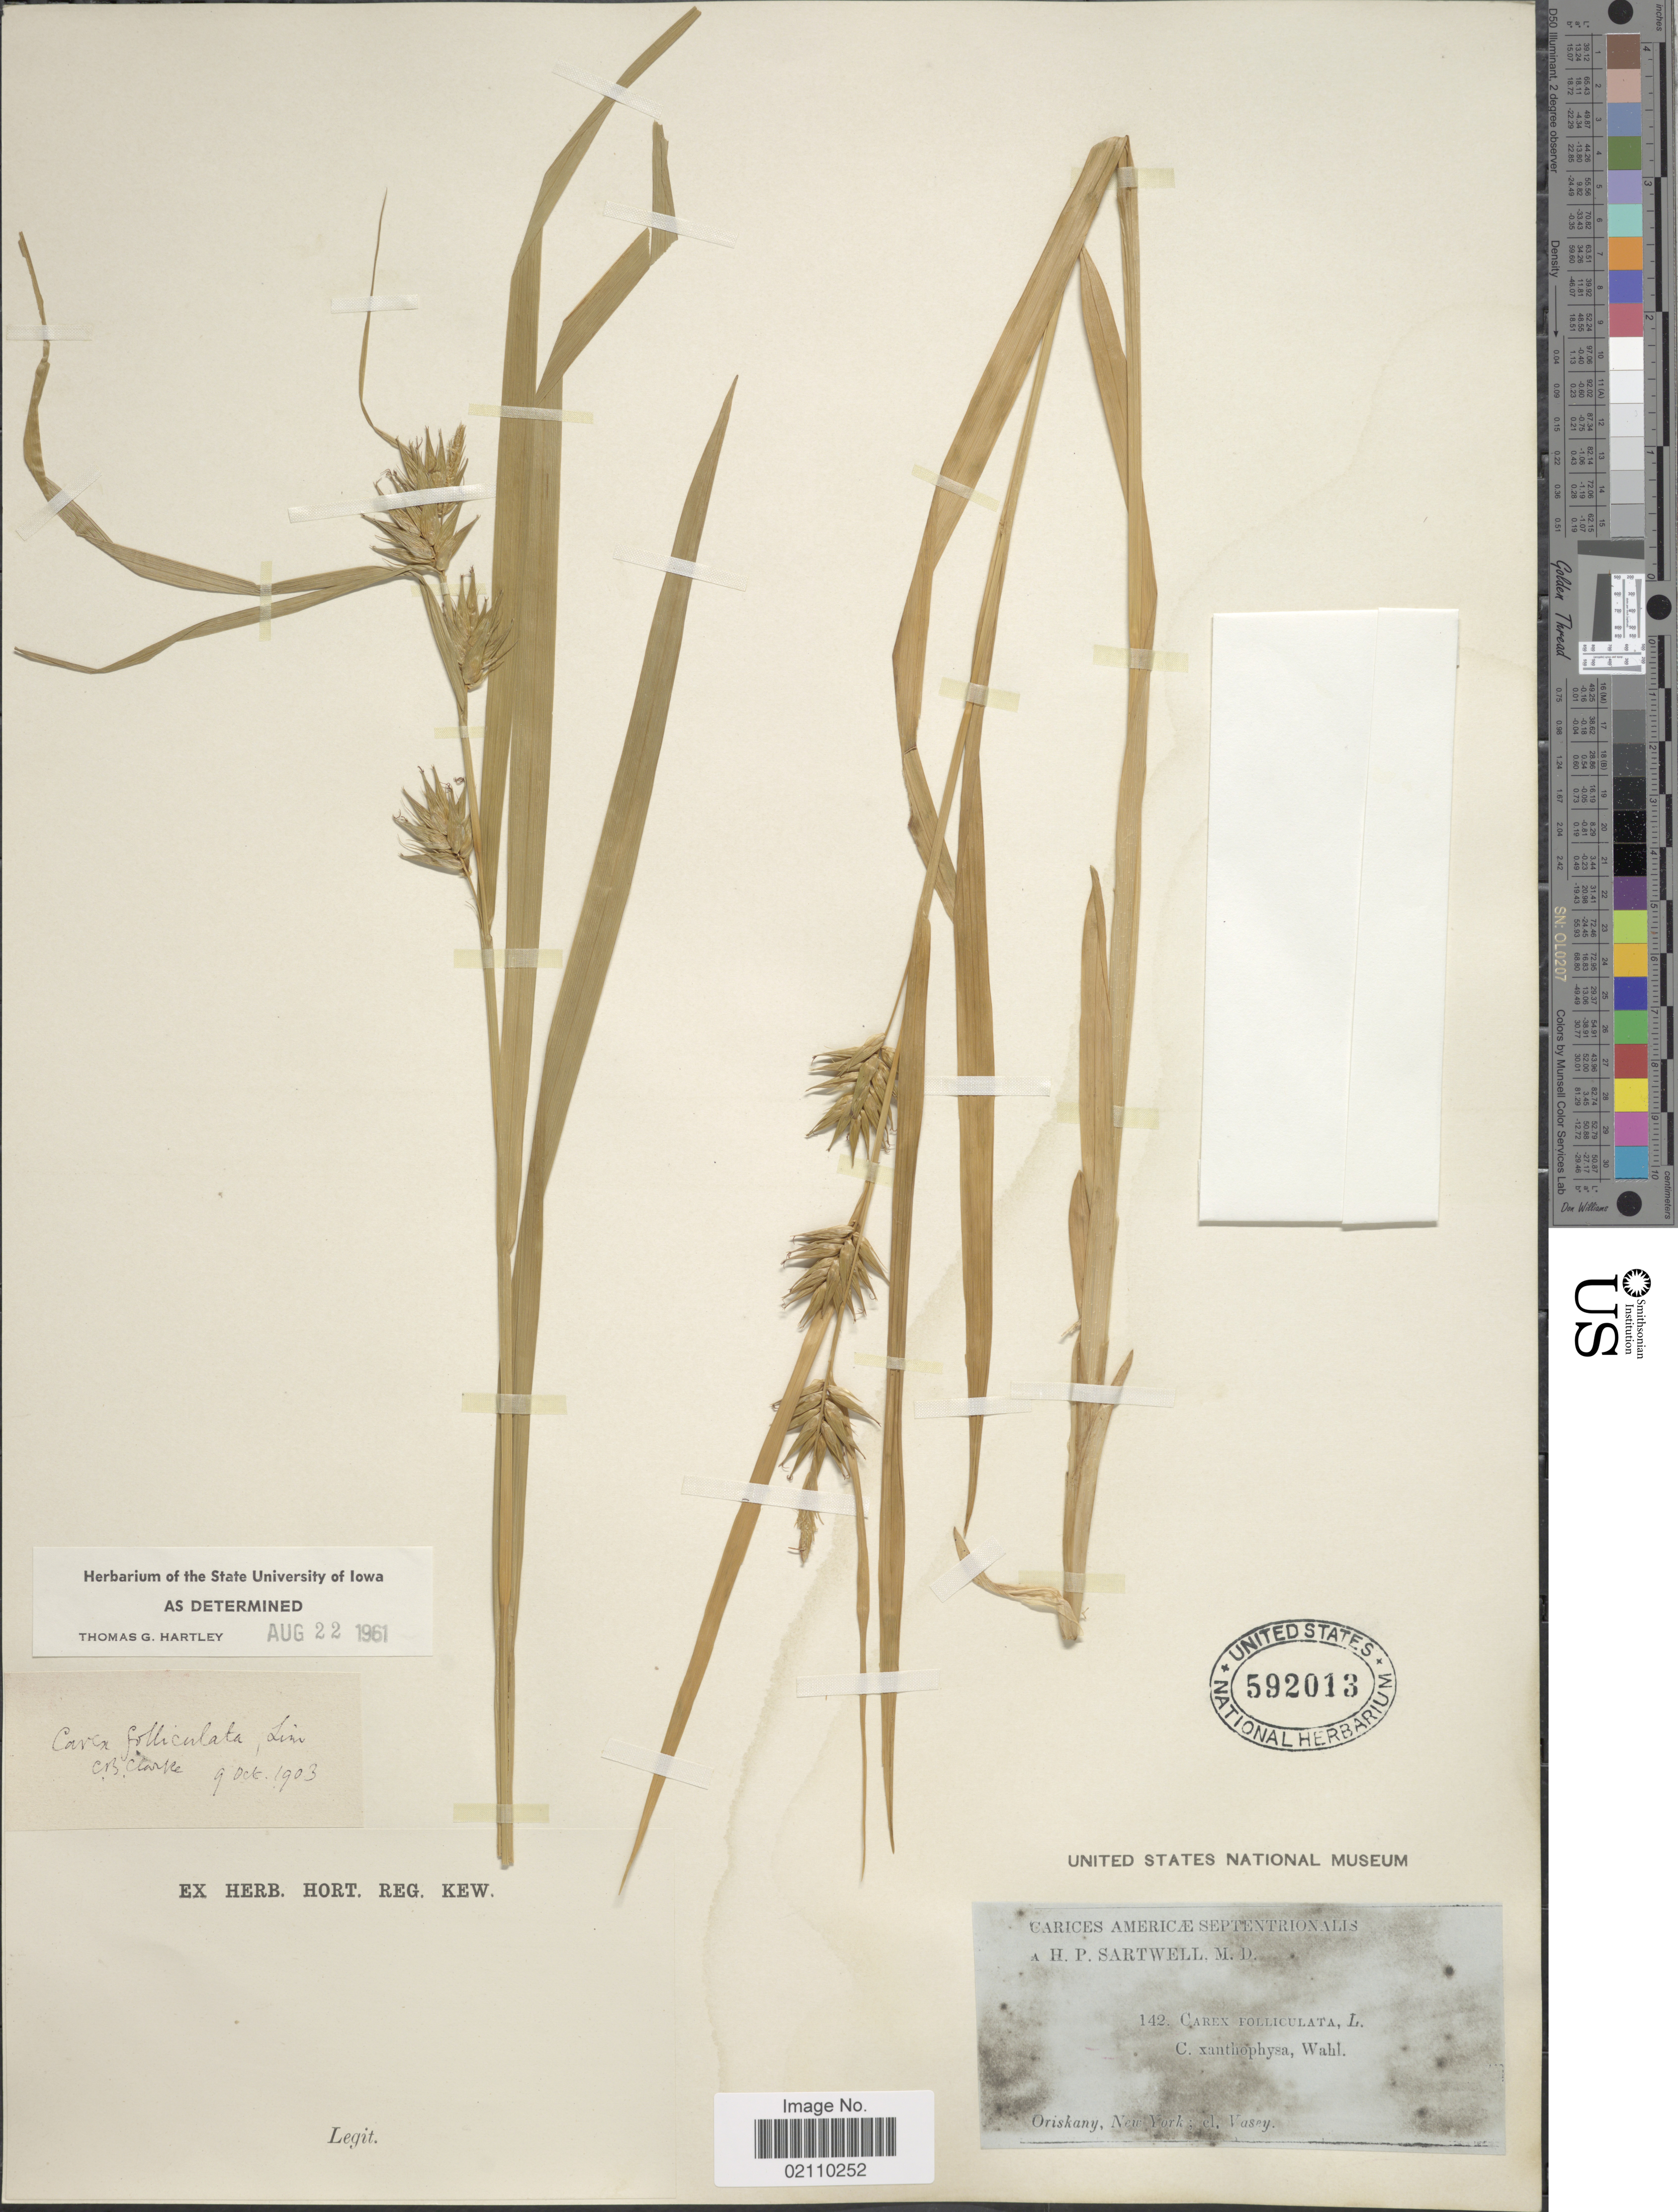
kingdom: Plantae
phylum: Tracheophyta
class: Liliopsida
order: Poales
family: Cyperaceae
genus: Carex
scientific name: Carex folliculata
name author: L.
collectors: Vasey, --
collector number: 142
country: United States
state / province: New York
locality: Oriskany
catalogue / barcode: US 592013